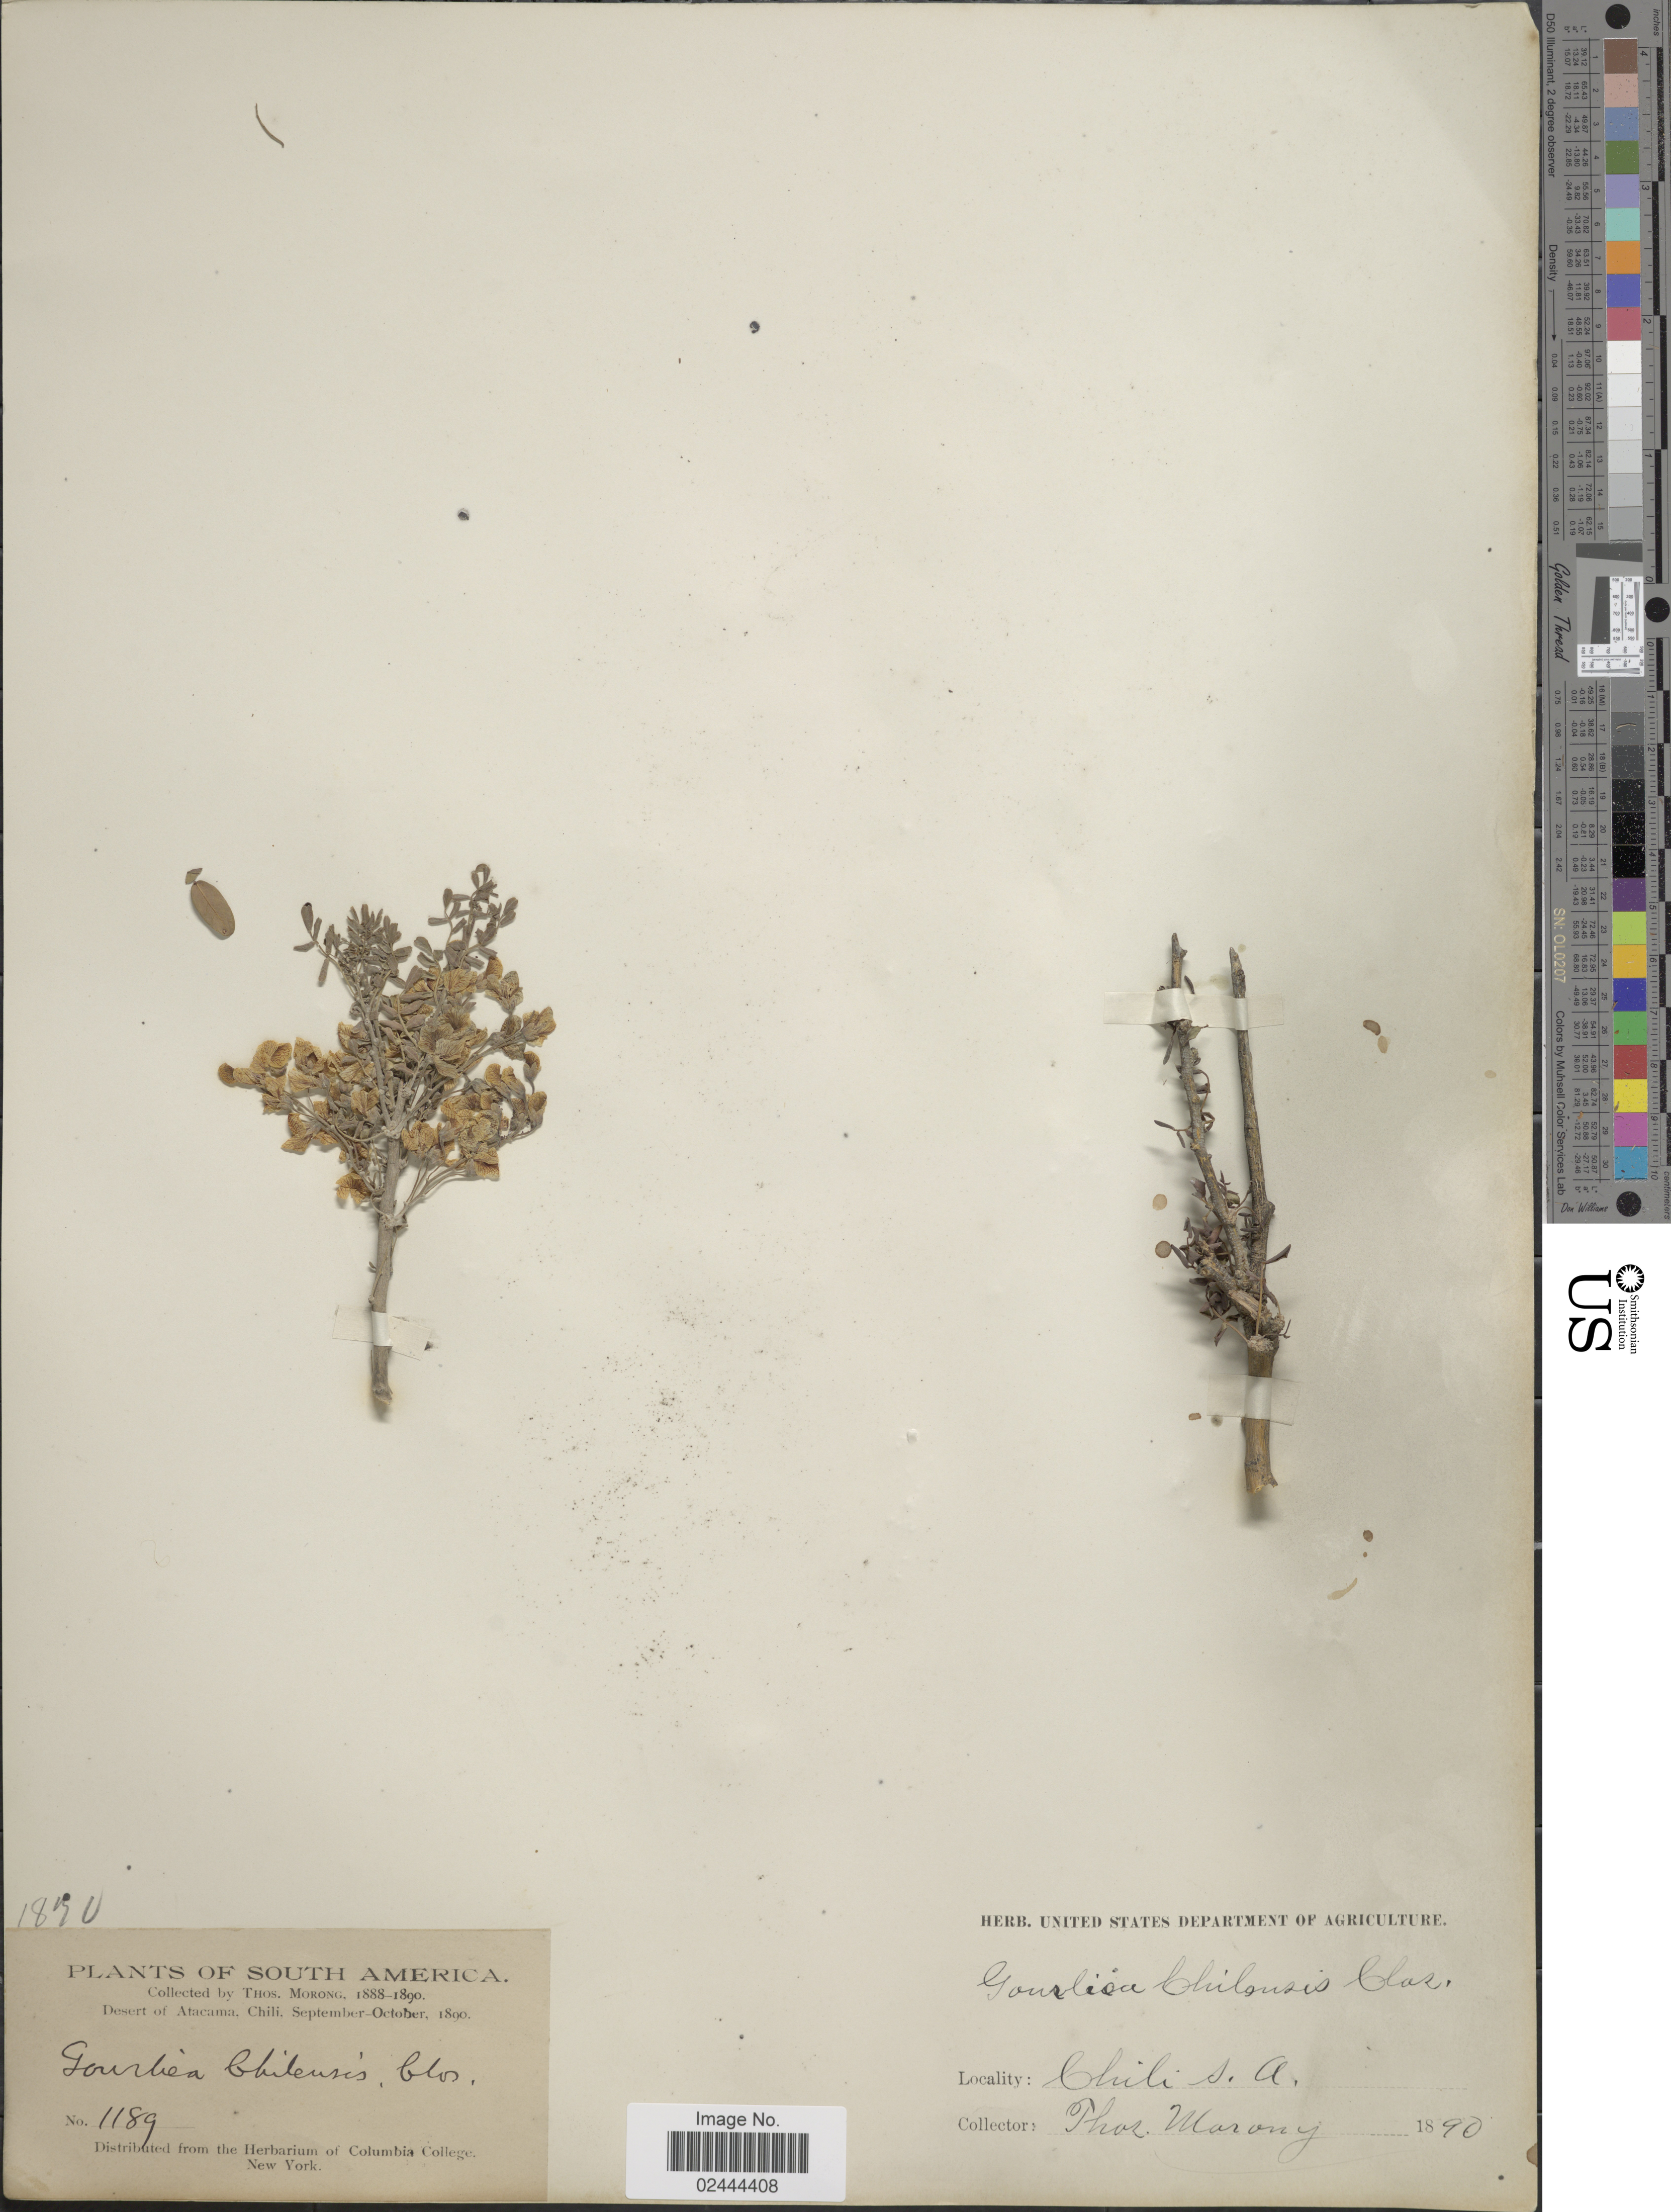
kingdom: Plantae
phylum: Tracheophyta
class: Magnoliopsida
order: Fabales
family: Fabaceae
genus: Geoffroea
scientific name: Geoffroea decorticans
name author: (Gillies ex Hook. & Arn.) Burkart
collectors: ex herb. T. Morong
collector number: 1189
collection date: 1890-09/1890-10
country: Chile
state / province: Atacama (III)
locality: Desert of Atacama